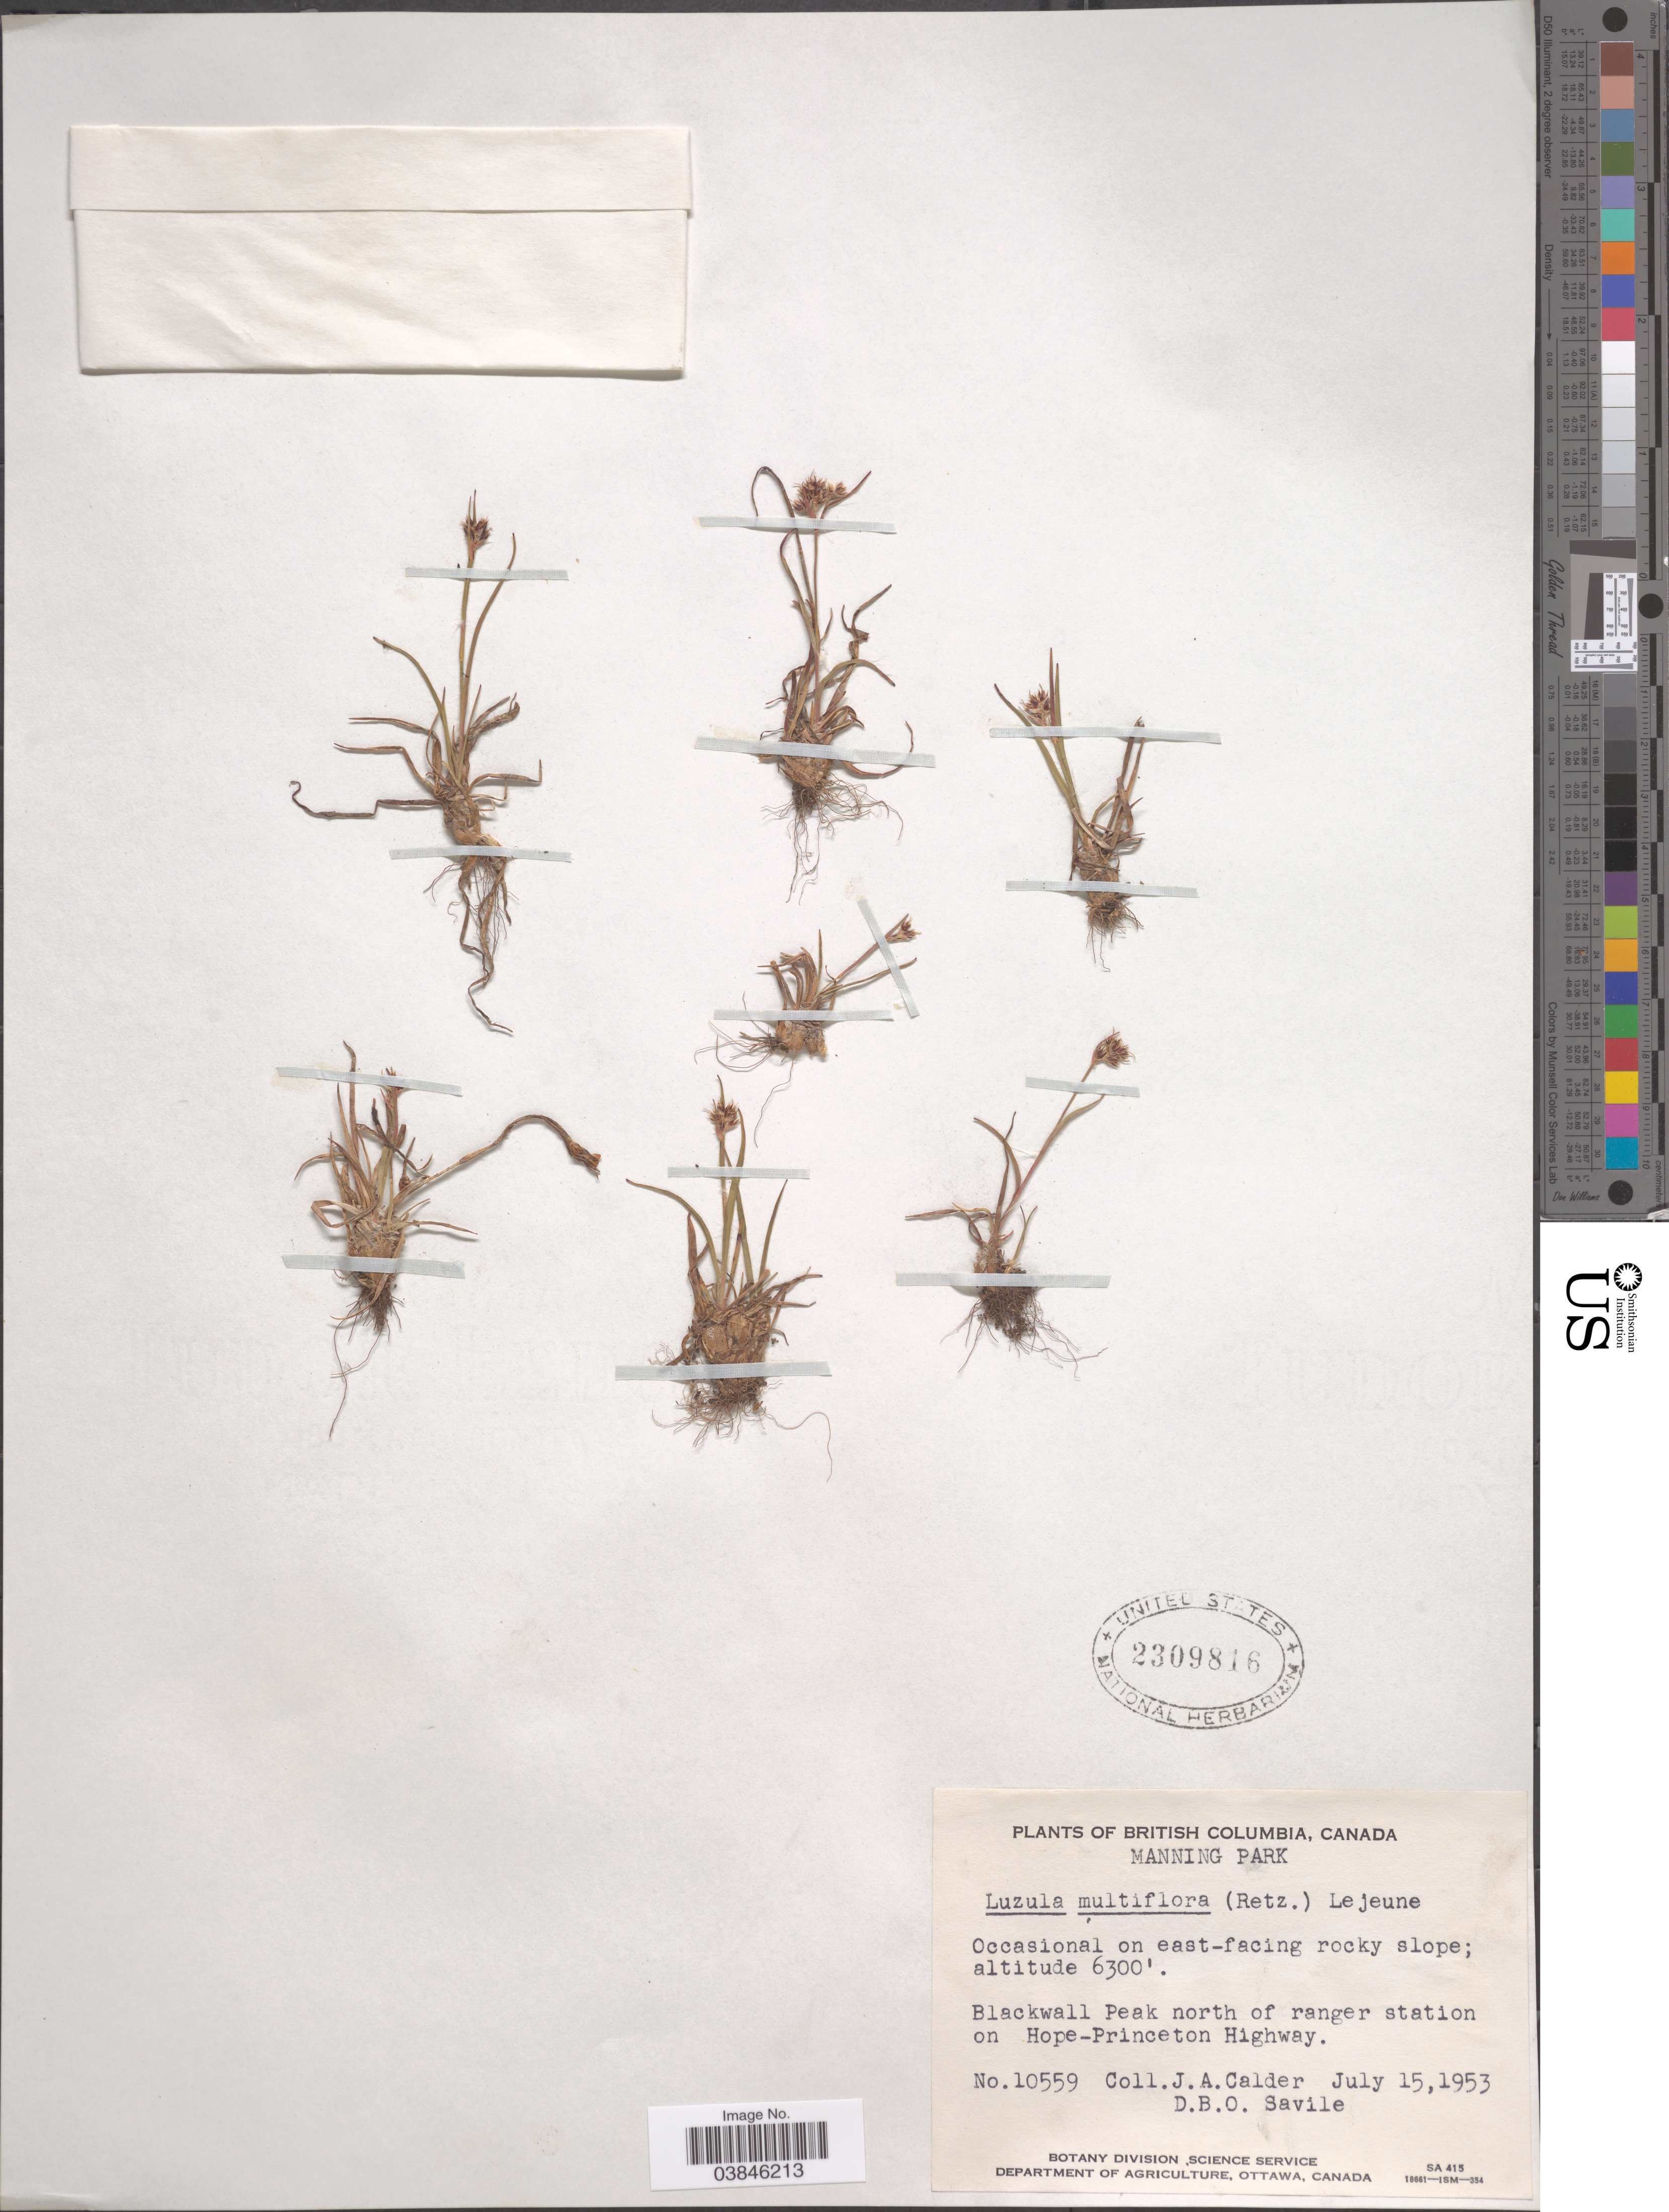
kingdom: Plantae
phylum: Tracheophyta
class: Liliopsida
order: Poales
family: Juncaceae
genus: Luzula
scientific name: Luzula multiflora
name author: (Ehrh.) Lej.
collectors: J. A. Calder & D. Savile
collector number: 10559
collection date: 1953-07-15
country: Canada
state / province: British Columbia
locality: Manning Park. Occasional on east-facing rocky slope. Blackwall Peak north of ranger station on Hope-Princeton Highway.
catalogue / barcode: US 2309816